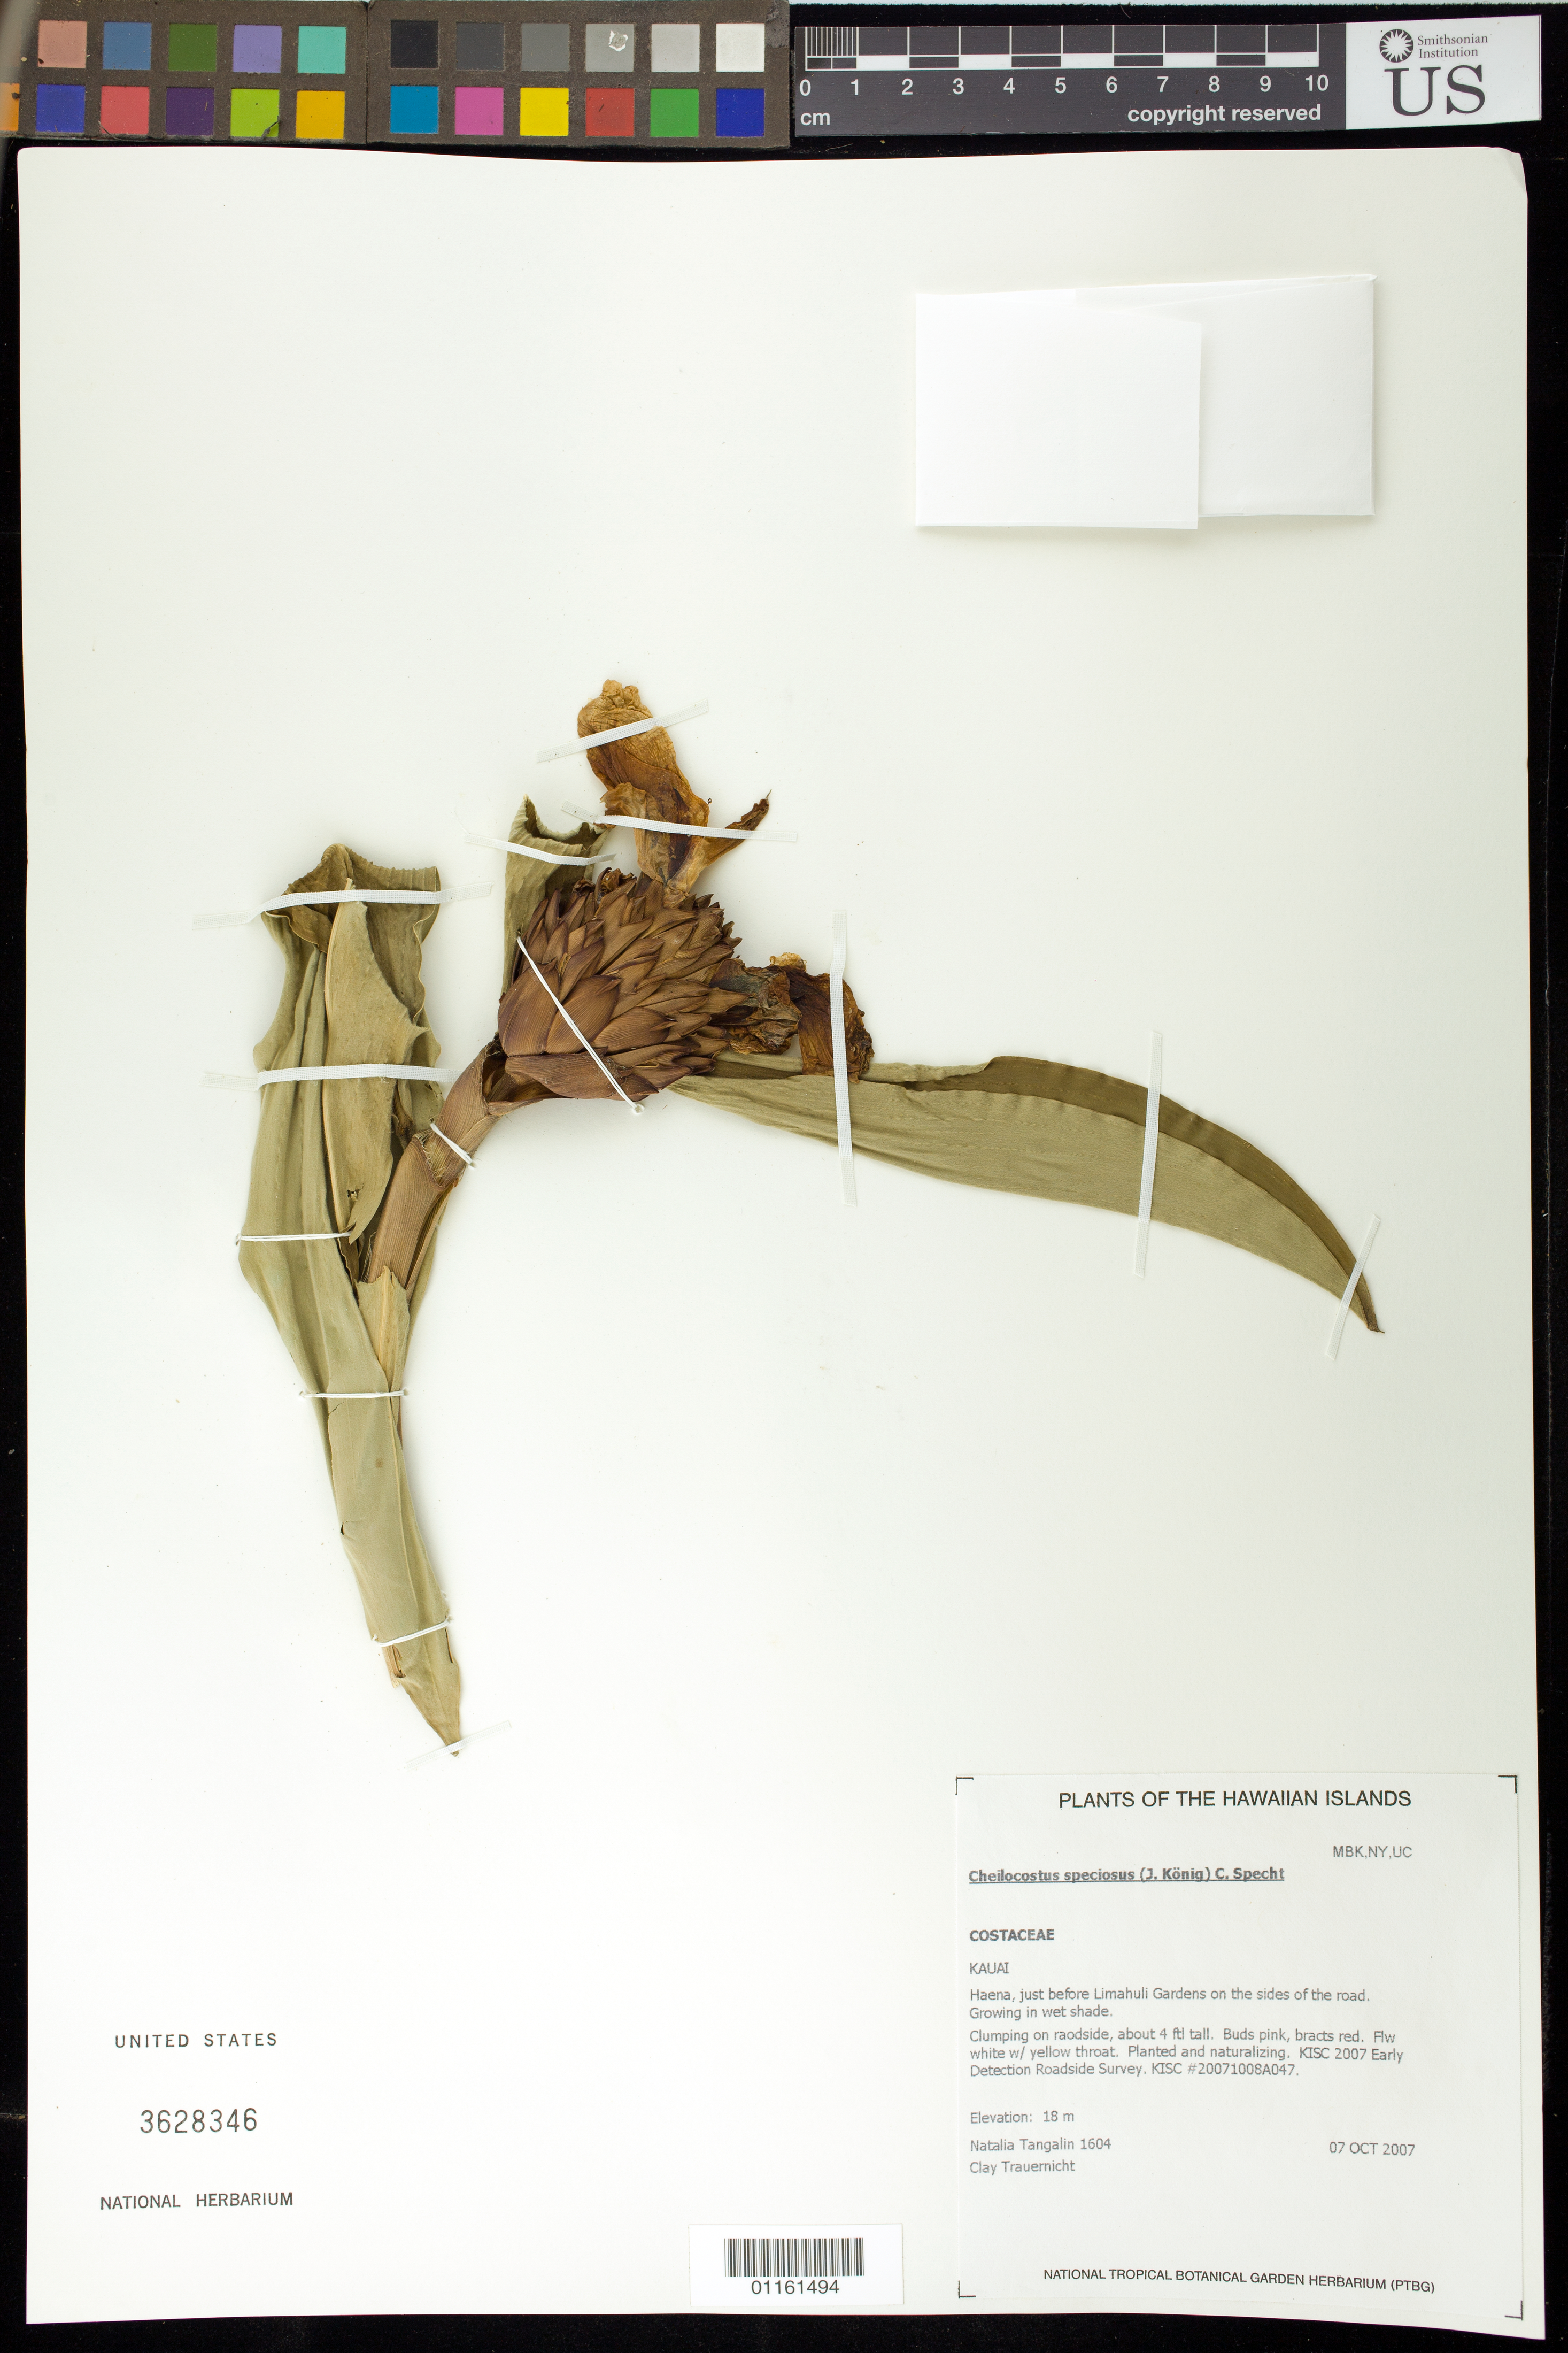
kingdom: Plantae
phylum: Tracheophyta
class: Liliopsida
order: Zingiberales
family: Costaceae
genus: Hellenia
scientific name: Hellenia speciosa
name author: (J. Koenig) S.R. Dutta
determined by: (US) Smithsonian Institution - National Museum of Natural History - Department of Botany (UNITED STATES)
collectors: N. Tangalin & C. Trauernicht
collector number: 1604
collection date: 2007-10-07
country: United States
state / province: Hawaii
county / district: Kauai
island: Kaua'i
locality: Haena, just before Limahuli Gardens on the side of the road.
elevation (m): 18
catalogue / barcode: US 6328346